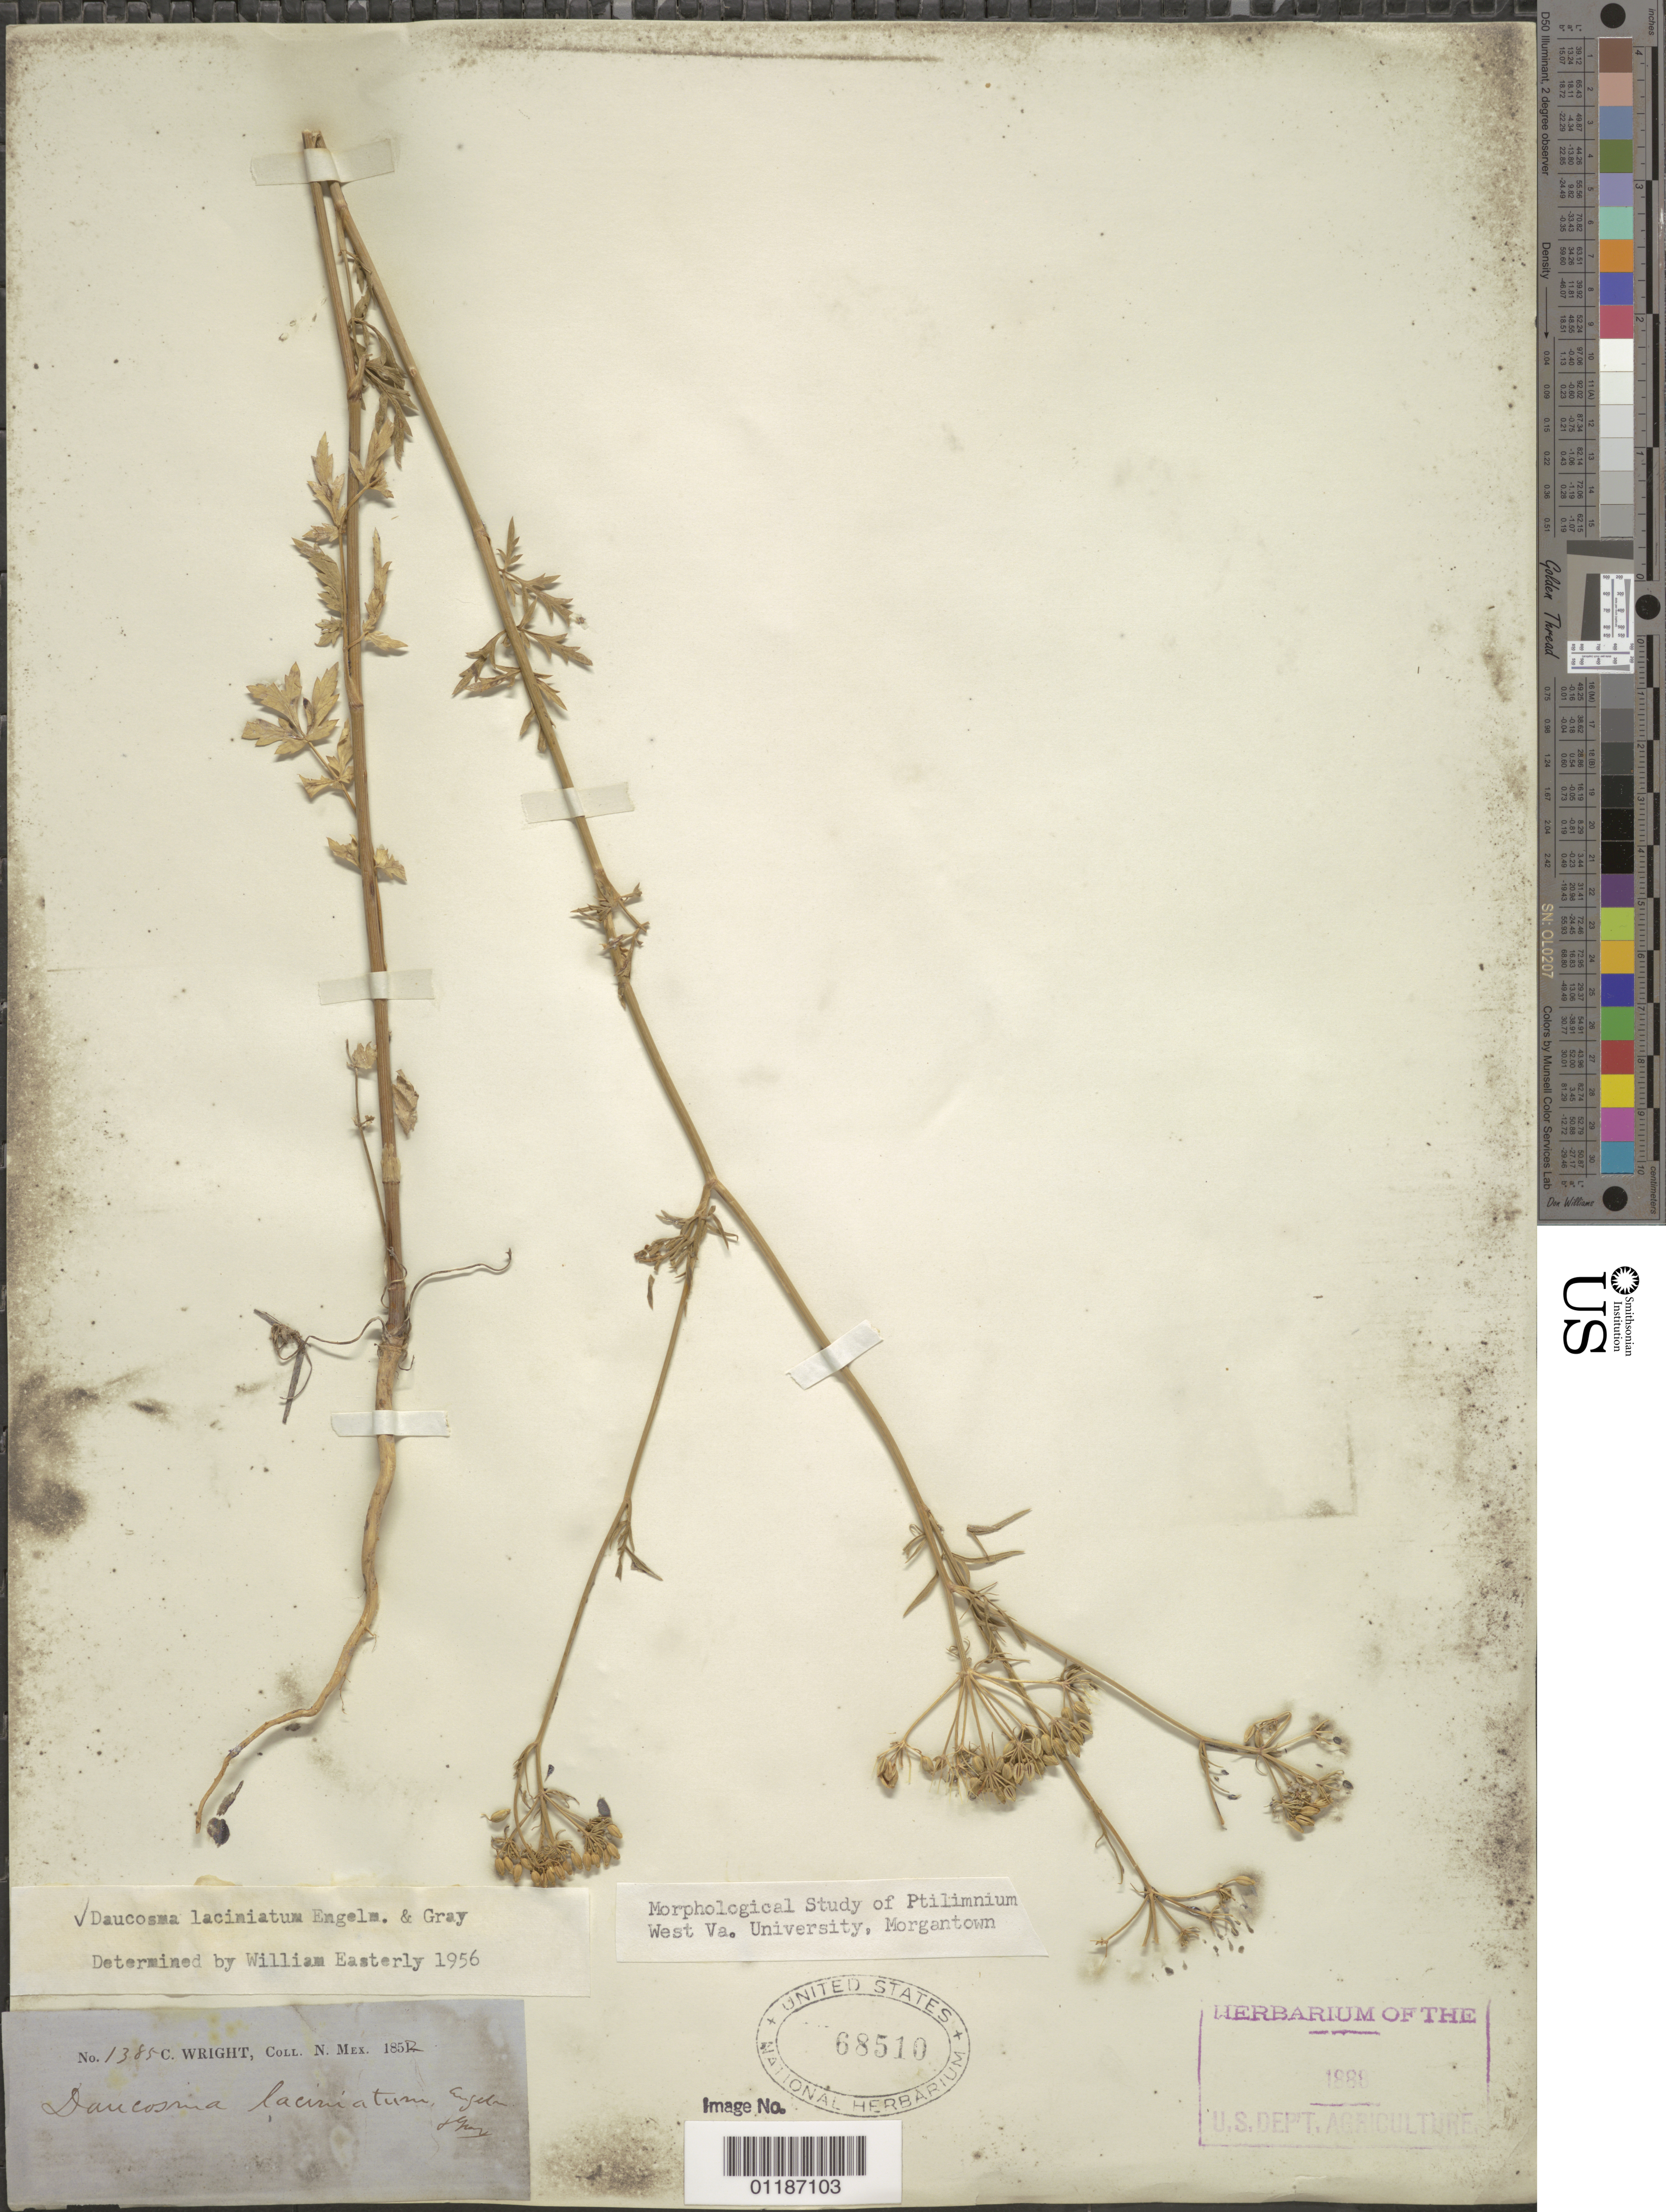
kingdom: Plantae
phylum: Tracheophyta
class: Magnoliopsida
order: Apiales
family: Apiaceae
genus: Daucosma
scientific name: Daucosma laciniata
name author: Engelm. & A. Gray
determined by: Easterly, N. W.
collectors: C. Wright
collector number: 1385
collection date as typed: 1852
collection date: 1852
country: United States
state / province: New Mexico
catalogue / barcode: US 68510